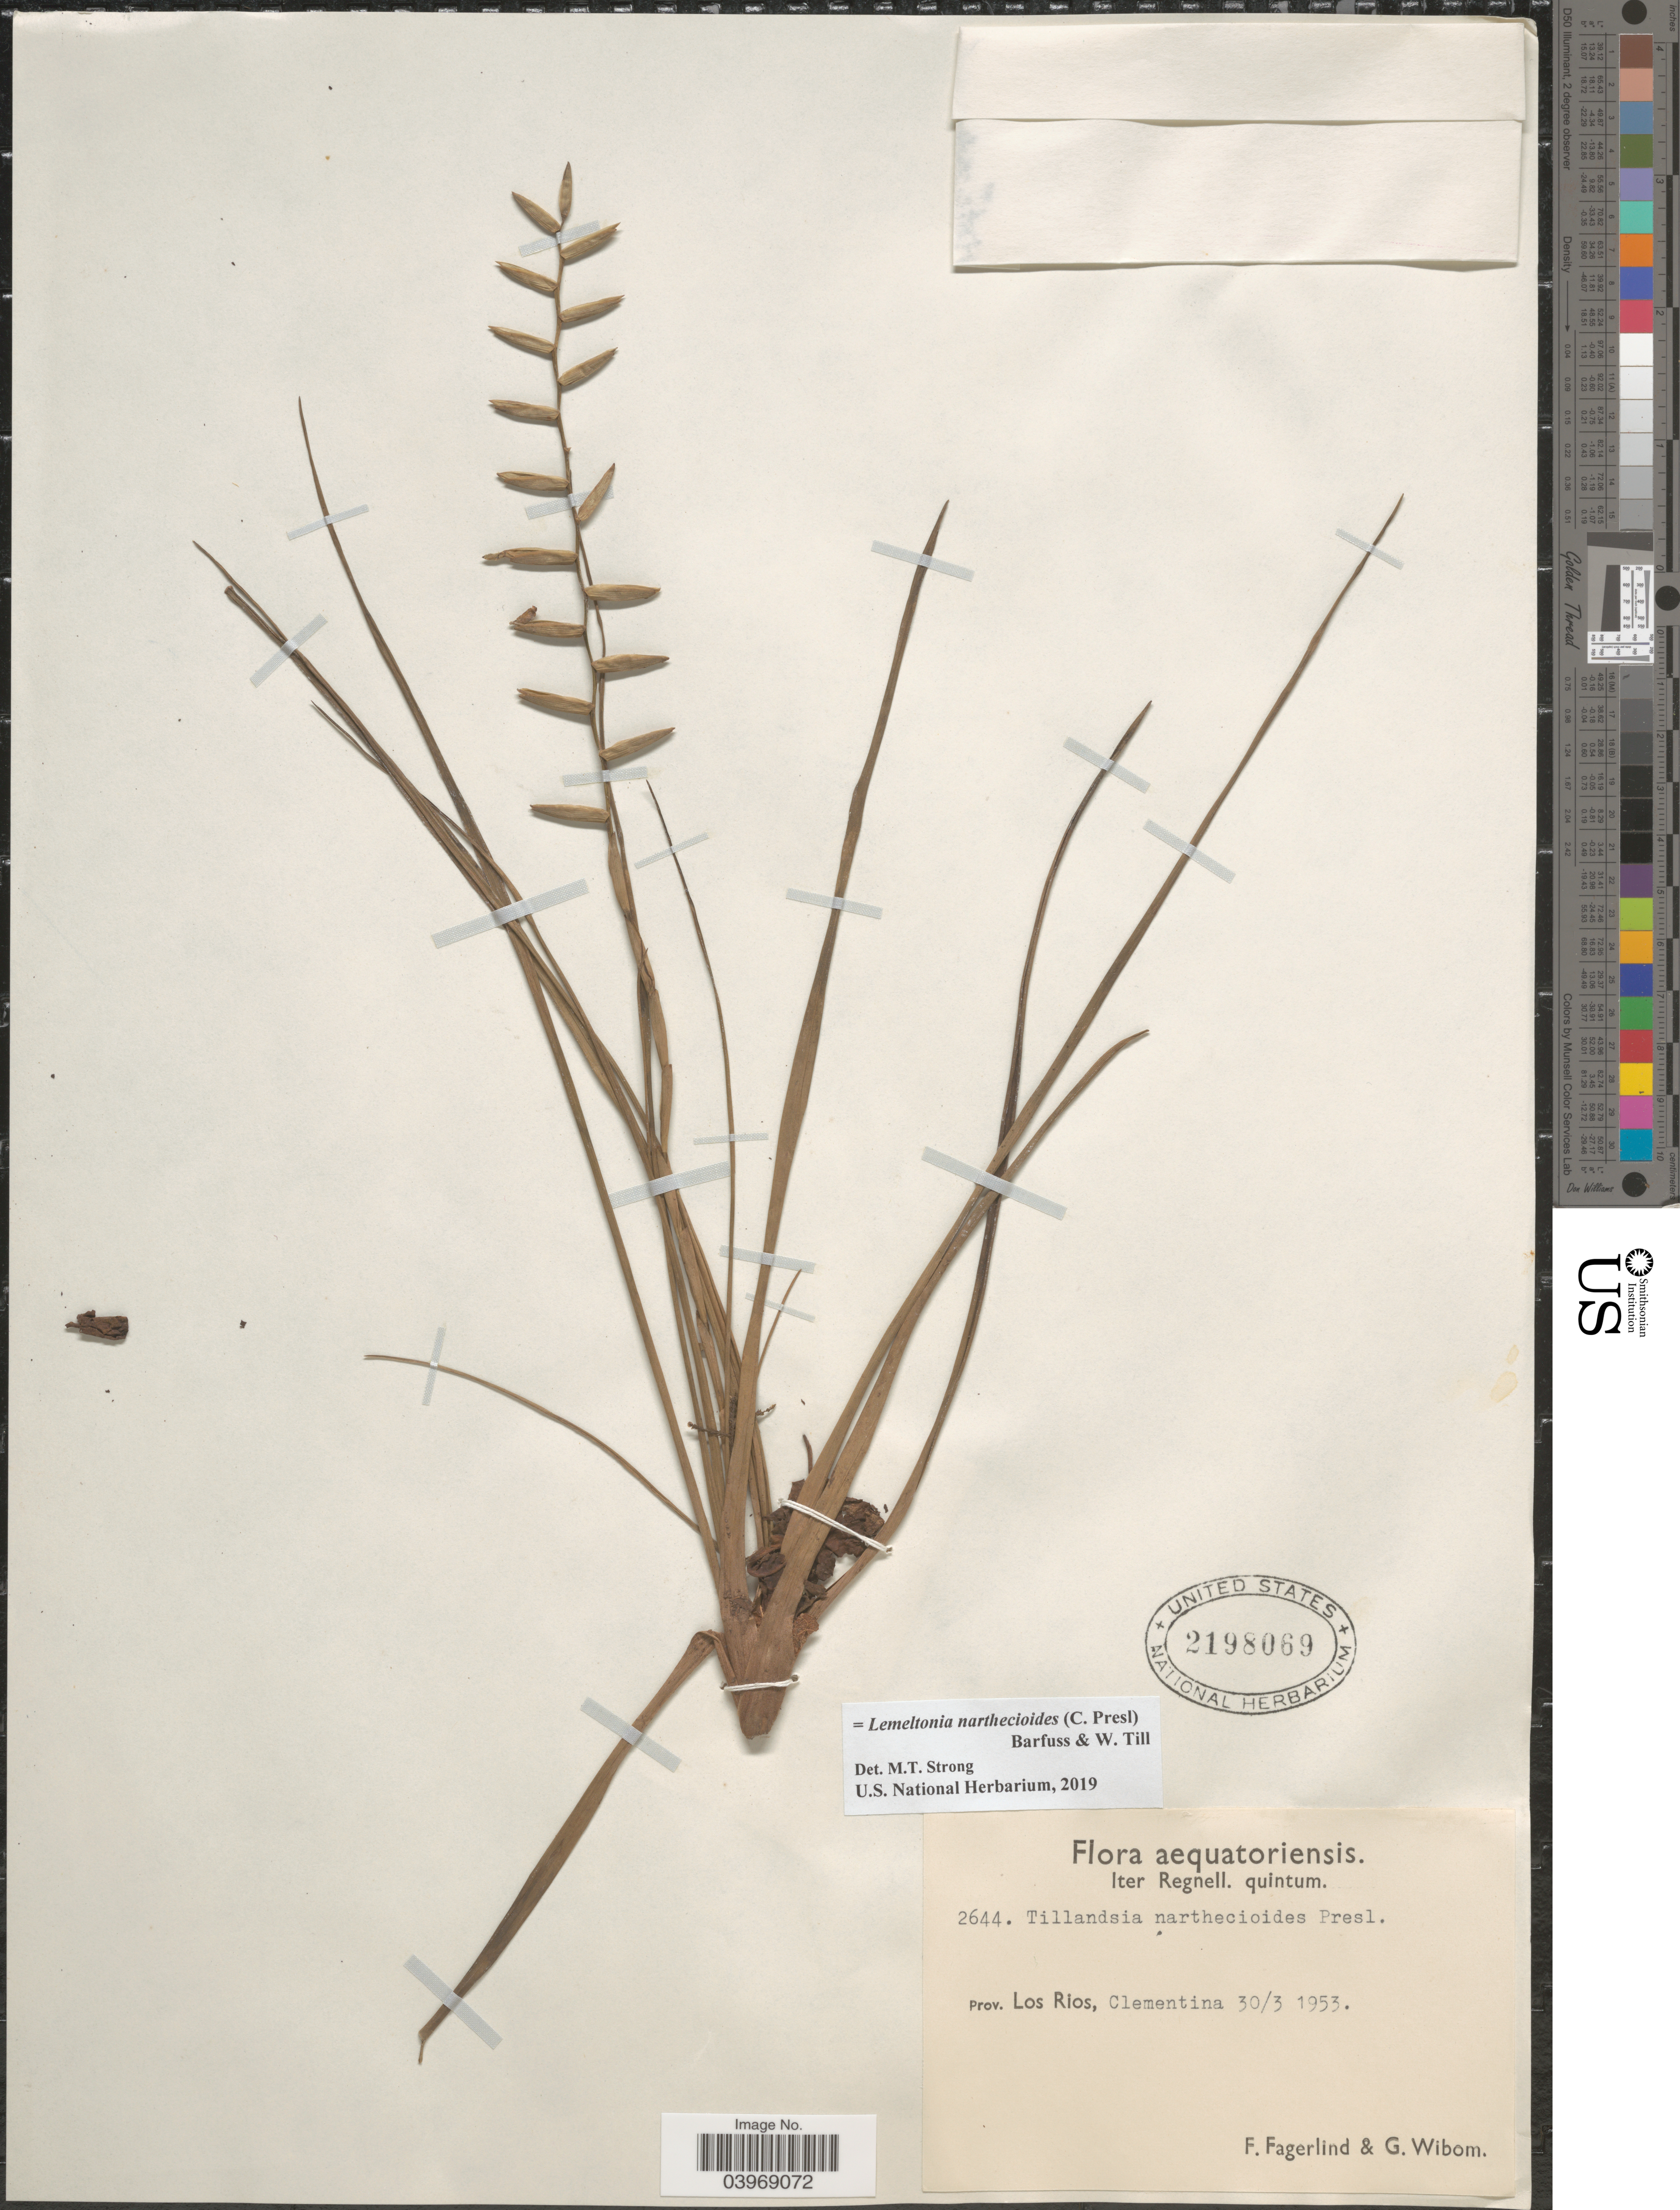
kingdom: Plantae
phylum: Tracheophyta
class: Liliopsida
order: Poales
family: Bromeliaceae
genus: Lemeltonia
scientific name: Lemeltonia narthecioides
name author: (C. Presl) Barfuss & W. Till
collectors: F. Fagerlind & G. Wibom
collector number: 2644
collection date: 1953-03-30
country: Ecuador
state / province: Los Ríos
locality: Clementina.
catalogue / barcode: US 2198069